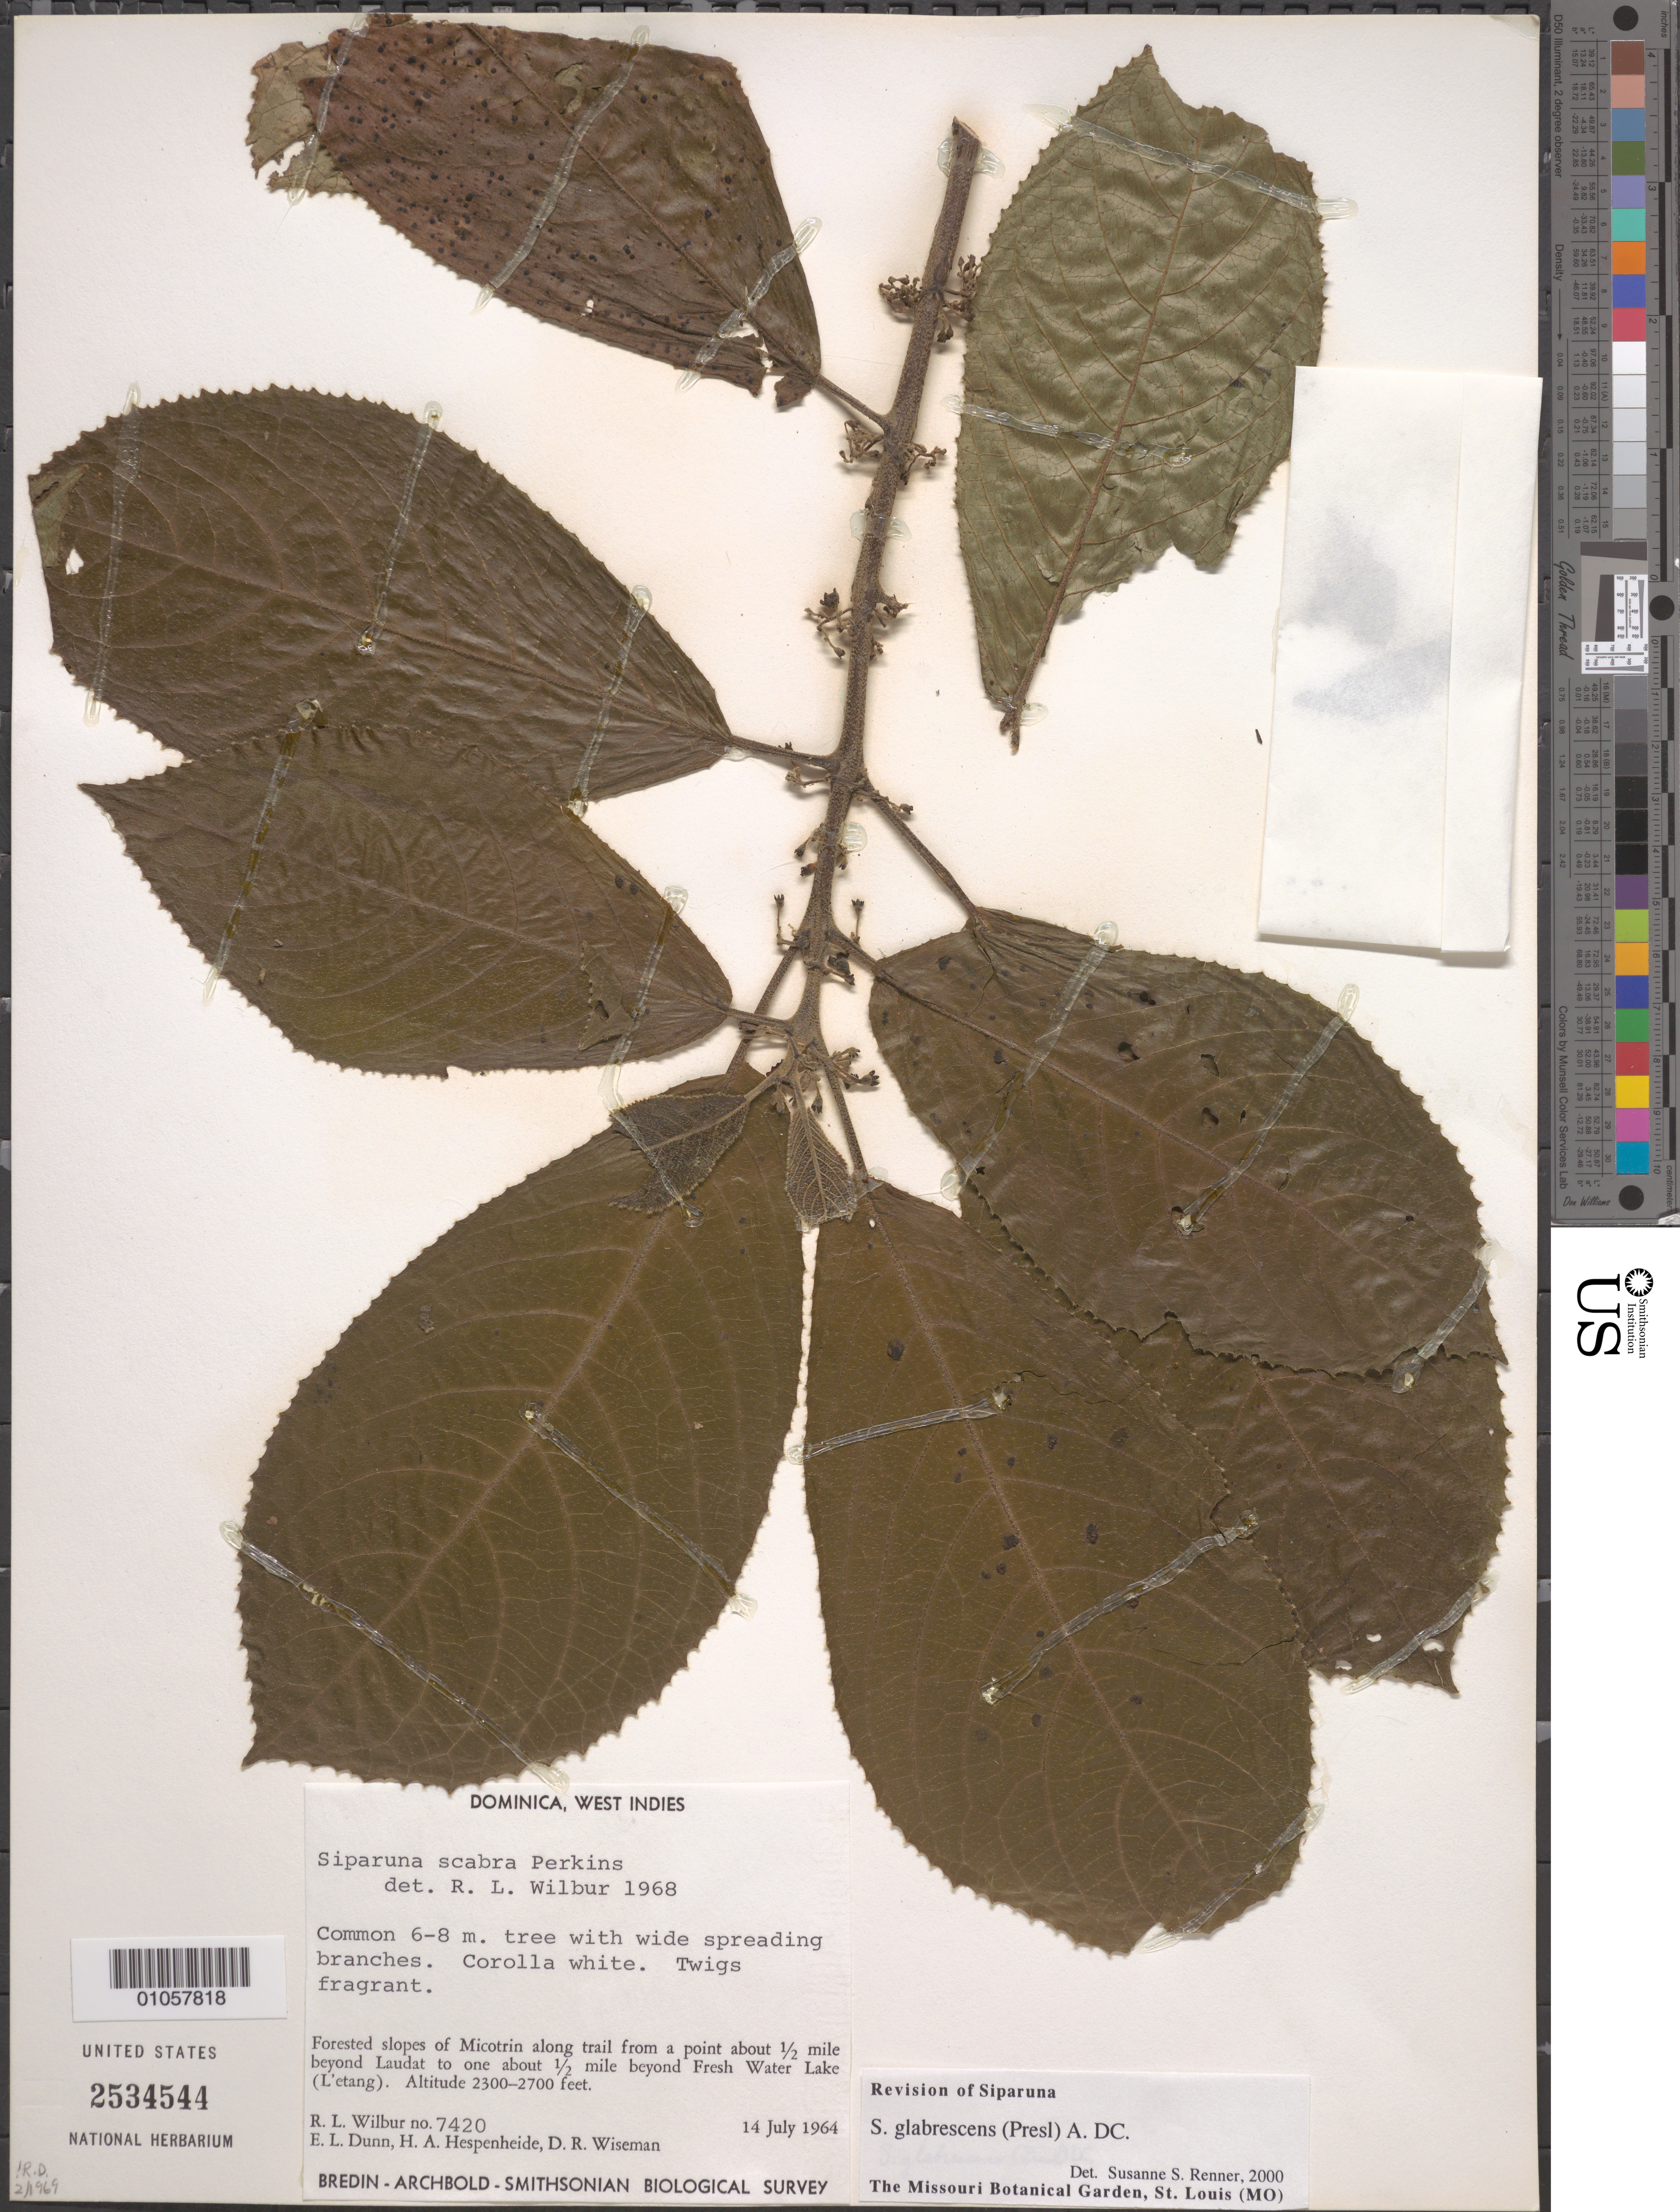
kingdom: Plantae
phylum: Tracheophyta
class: Magnoliopsida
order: Laurales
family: Siparunaceae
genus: Siparuna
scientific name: Siparuna glabrescens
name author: (C. Presl) A. DC.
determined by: Renner, S. S.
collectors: R. L. Wilbur, E. Dunn, H. A. Hespenheide & D. R. Wiseman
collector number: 7420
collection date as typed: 14 Jul 1964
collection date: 1964-07-14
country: Dominica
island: Dominica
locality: Micotrin, along trail from a point about 0.5 miles beyond Laudat to one about 0.5 miles beyond Fresh Water Lake (L'etang)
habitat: Forested slopes along trail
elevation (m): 701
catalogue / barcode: US 2534544